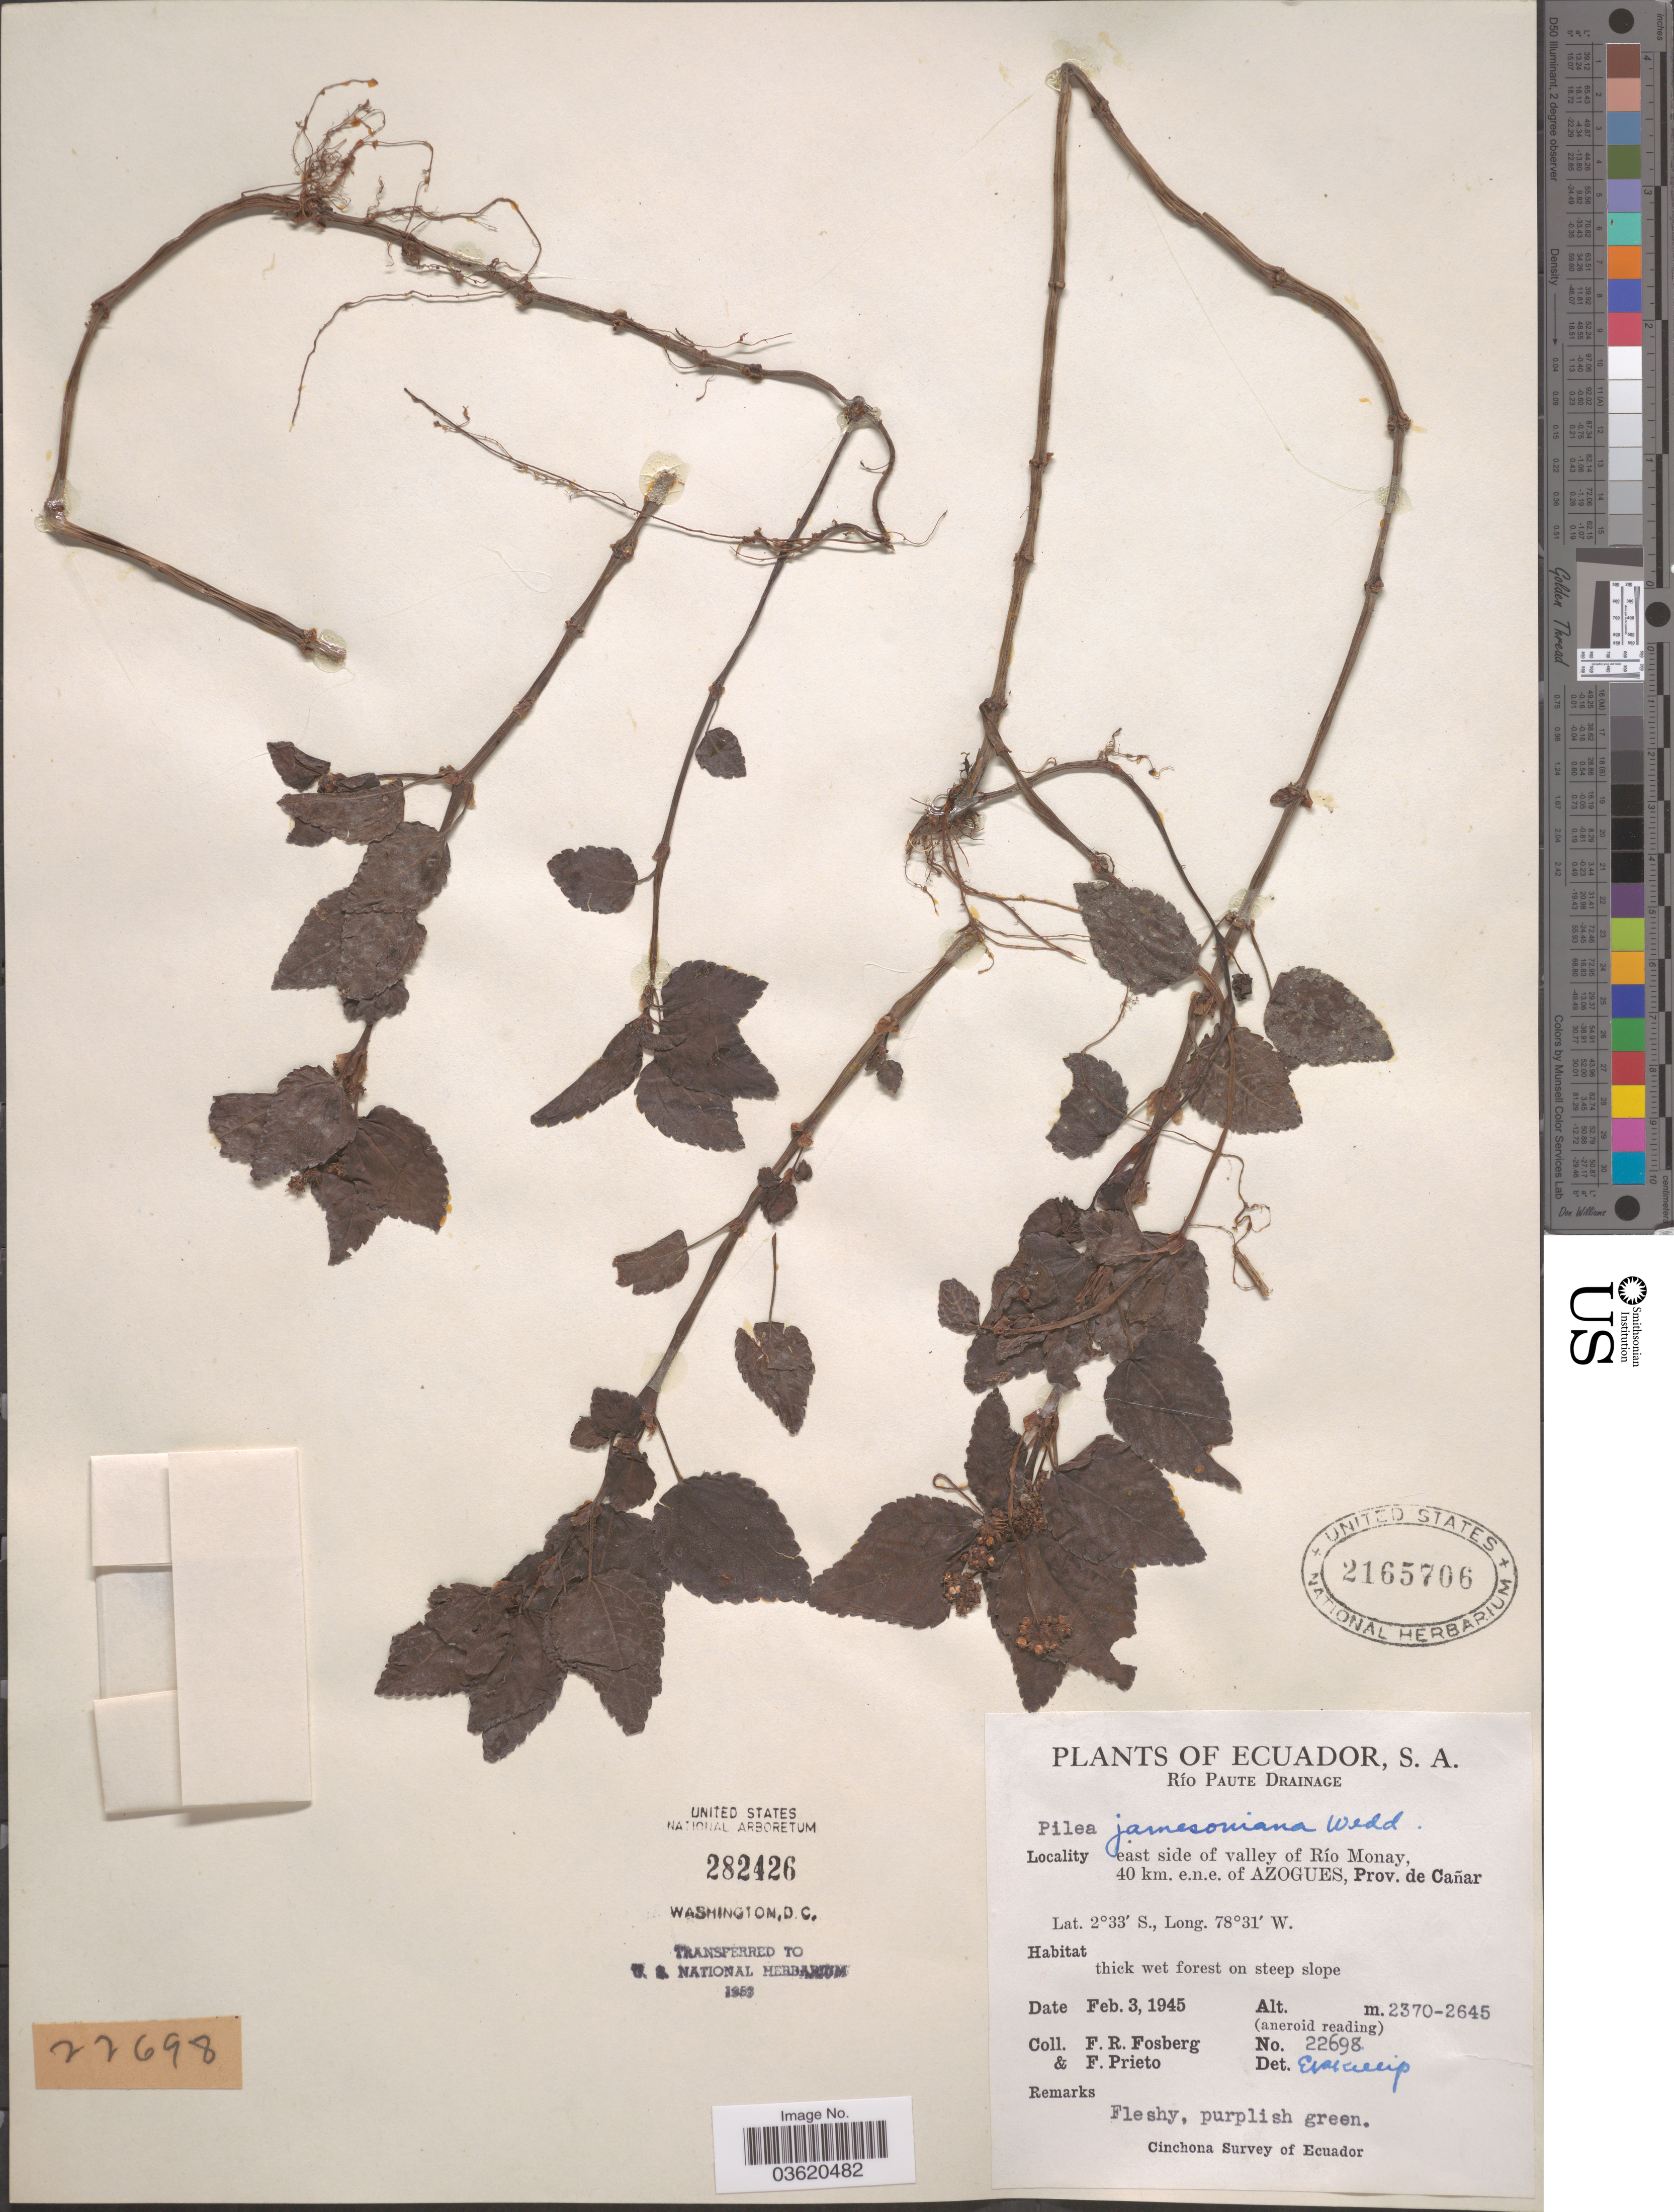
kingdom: Plantae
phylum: Tracheophyta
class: Magnoliopsida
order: Rosales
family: Urticaceae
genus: Pilea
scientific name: Pilea jamesoniana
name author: Wedd.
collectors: F. R. Fosberg & F. Prieto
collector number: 22698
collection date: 1945-02-03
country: Ecuador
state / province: Cañar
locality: Río Paute Drainage. East side of valley of Río Monay, 40 km. e.n.e. of Azogues, Prov. de Cañar.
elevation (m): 2370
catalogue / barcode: US 2165706